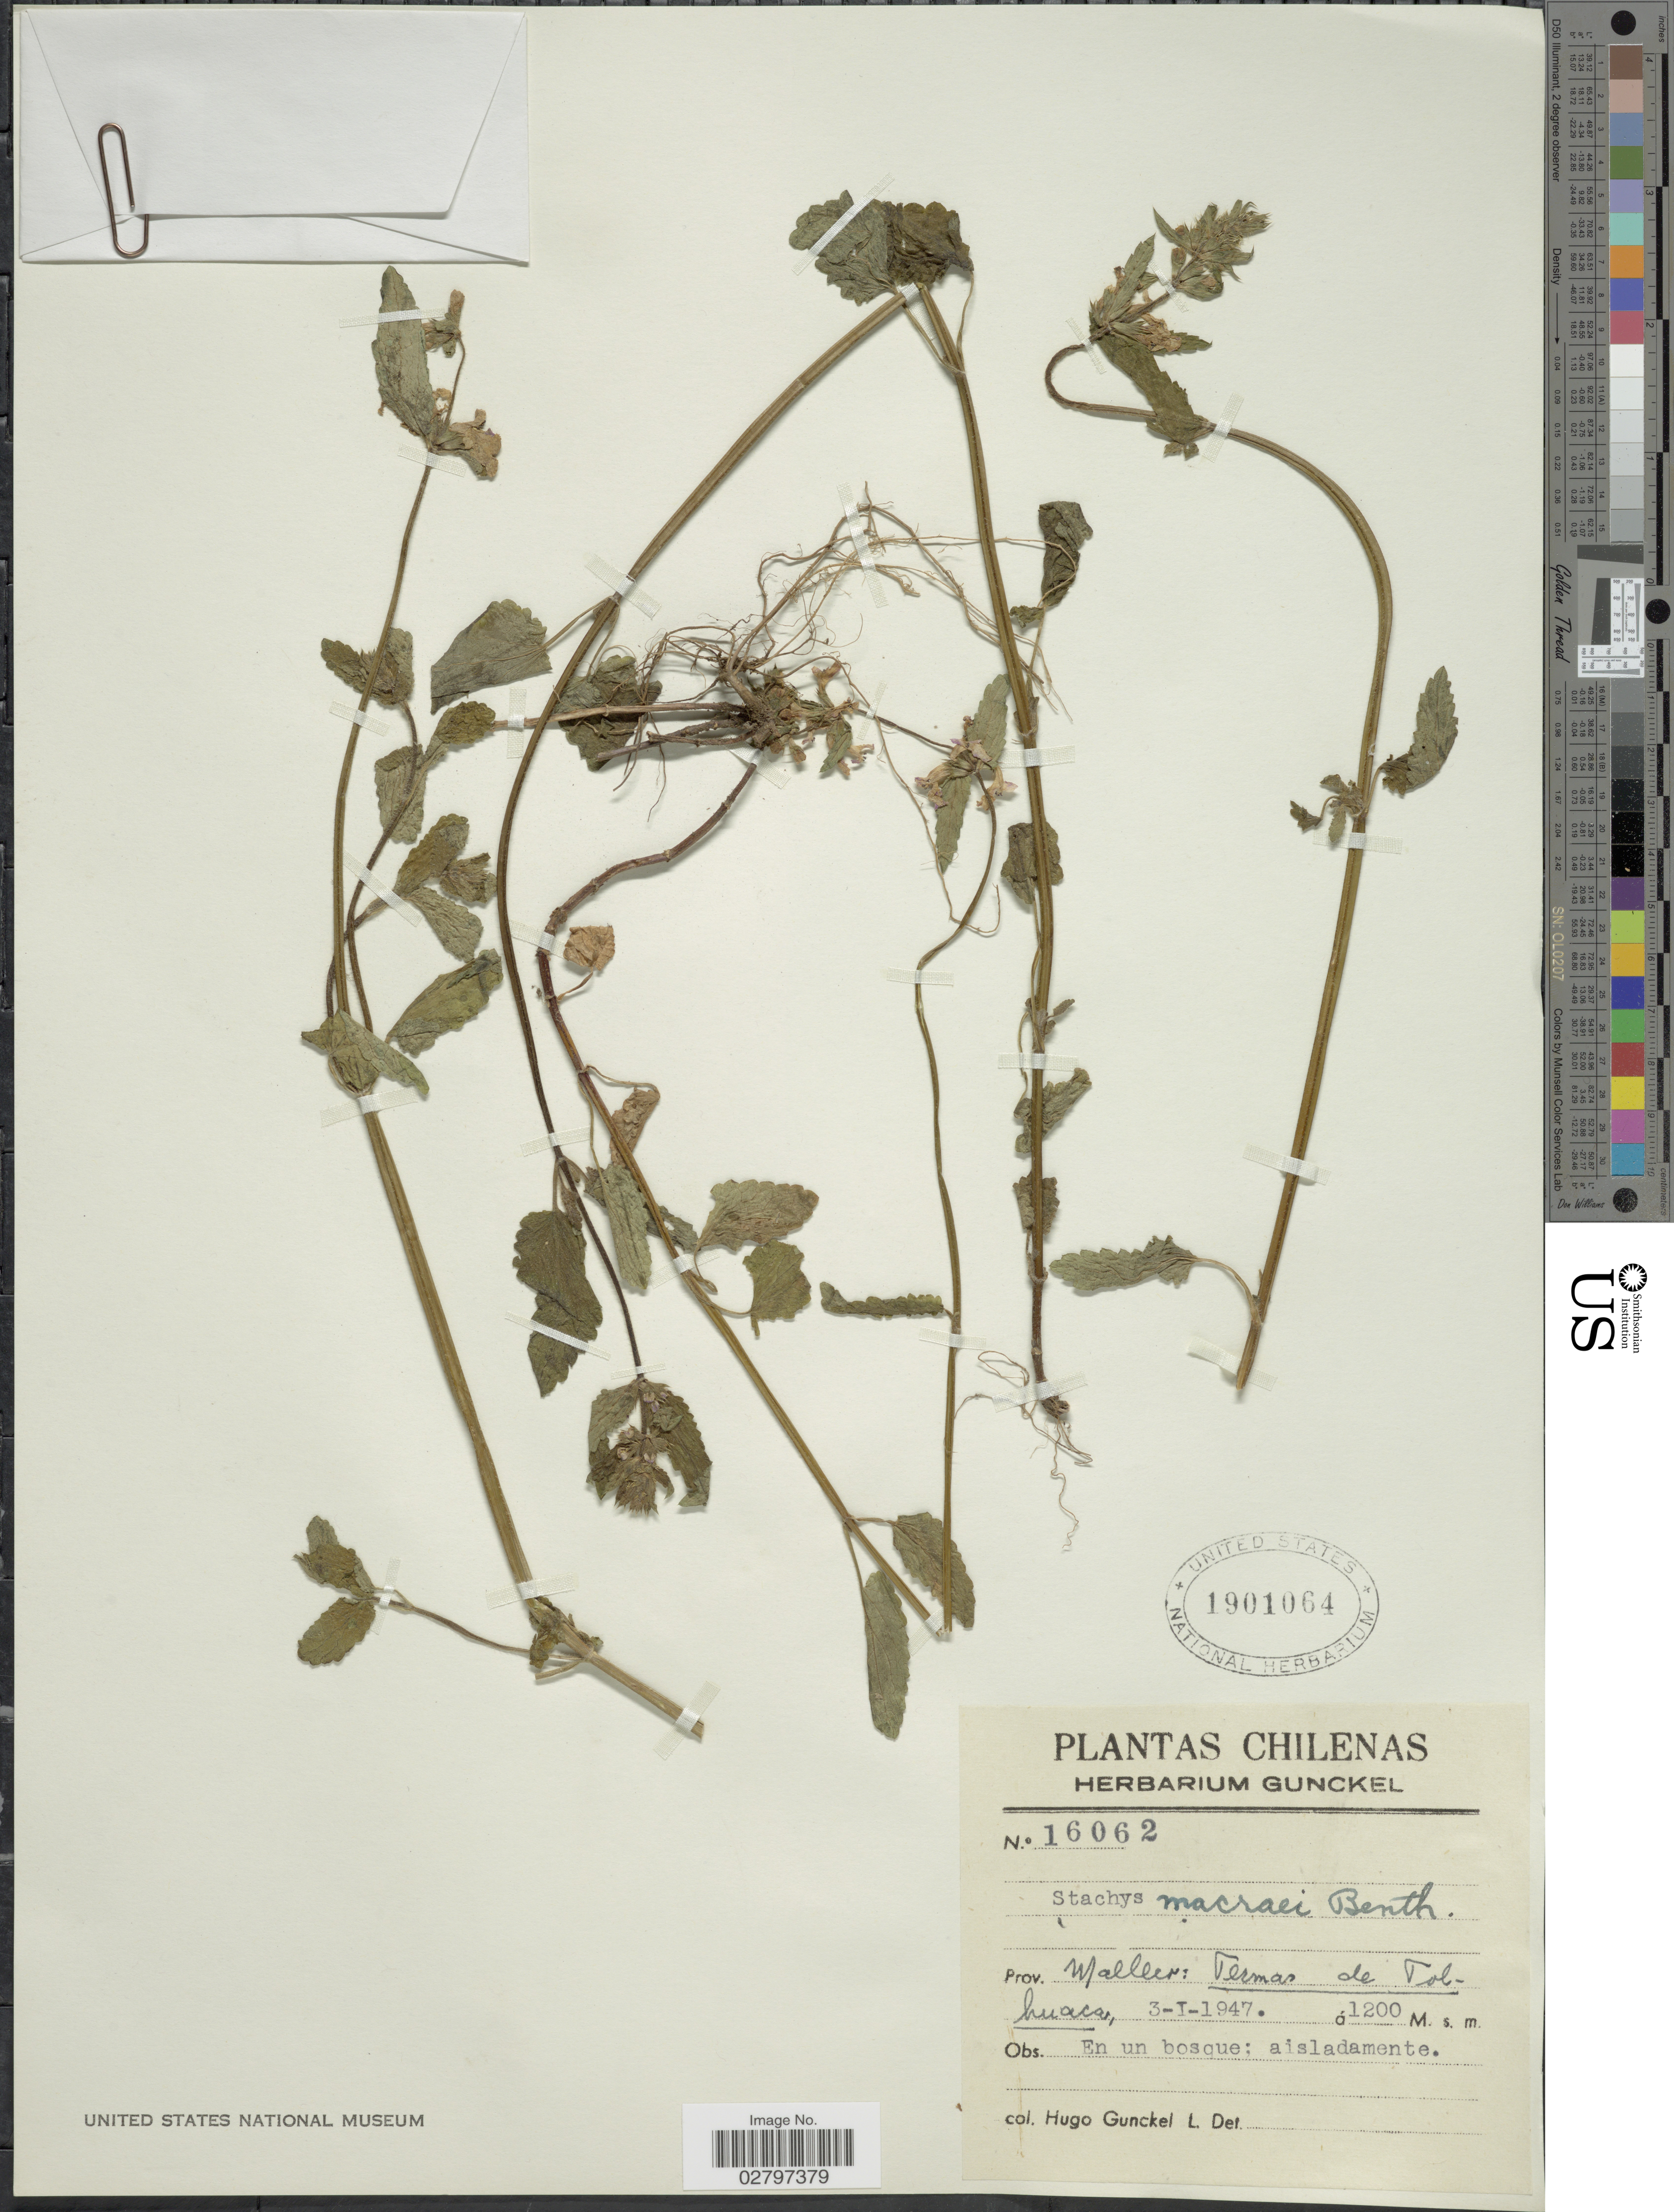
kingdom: Plantae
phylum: Tracheophyta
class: Magnoliopsida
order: Lamiales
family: Lamiaceae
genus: Stachys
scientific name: Stachys macraei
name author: Benth.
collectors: H. Gunckel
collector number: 16062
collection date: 1947-01-03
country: Chile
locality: Prov. Malleco: Termas deTolhuaca.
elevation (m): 1200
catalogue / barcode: US 1901064